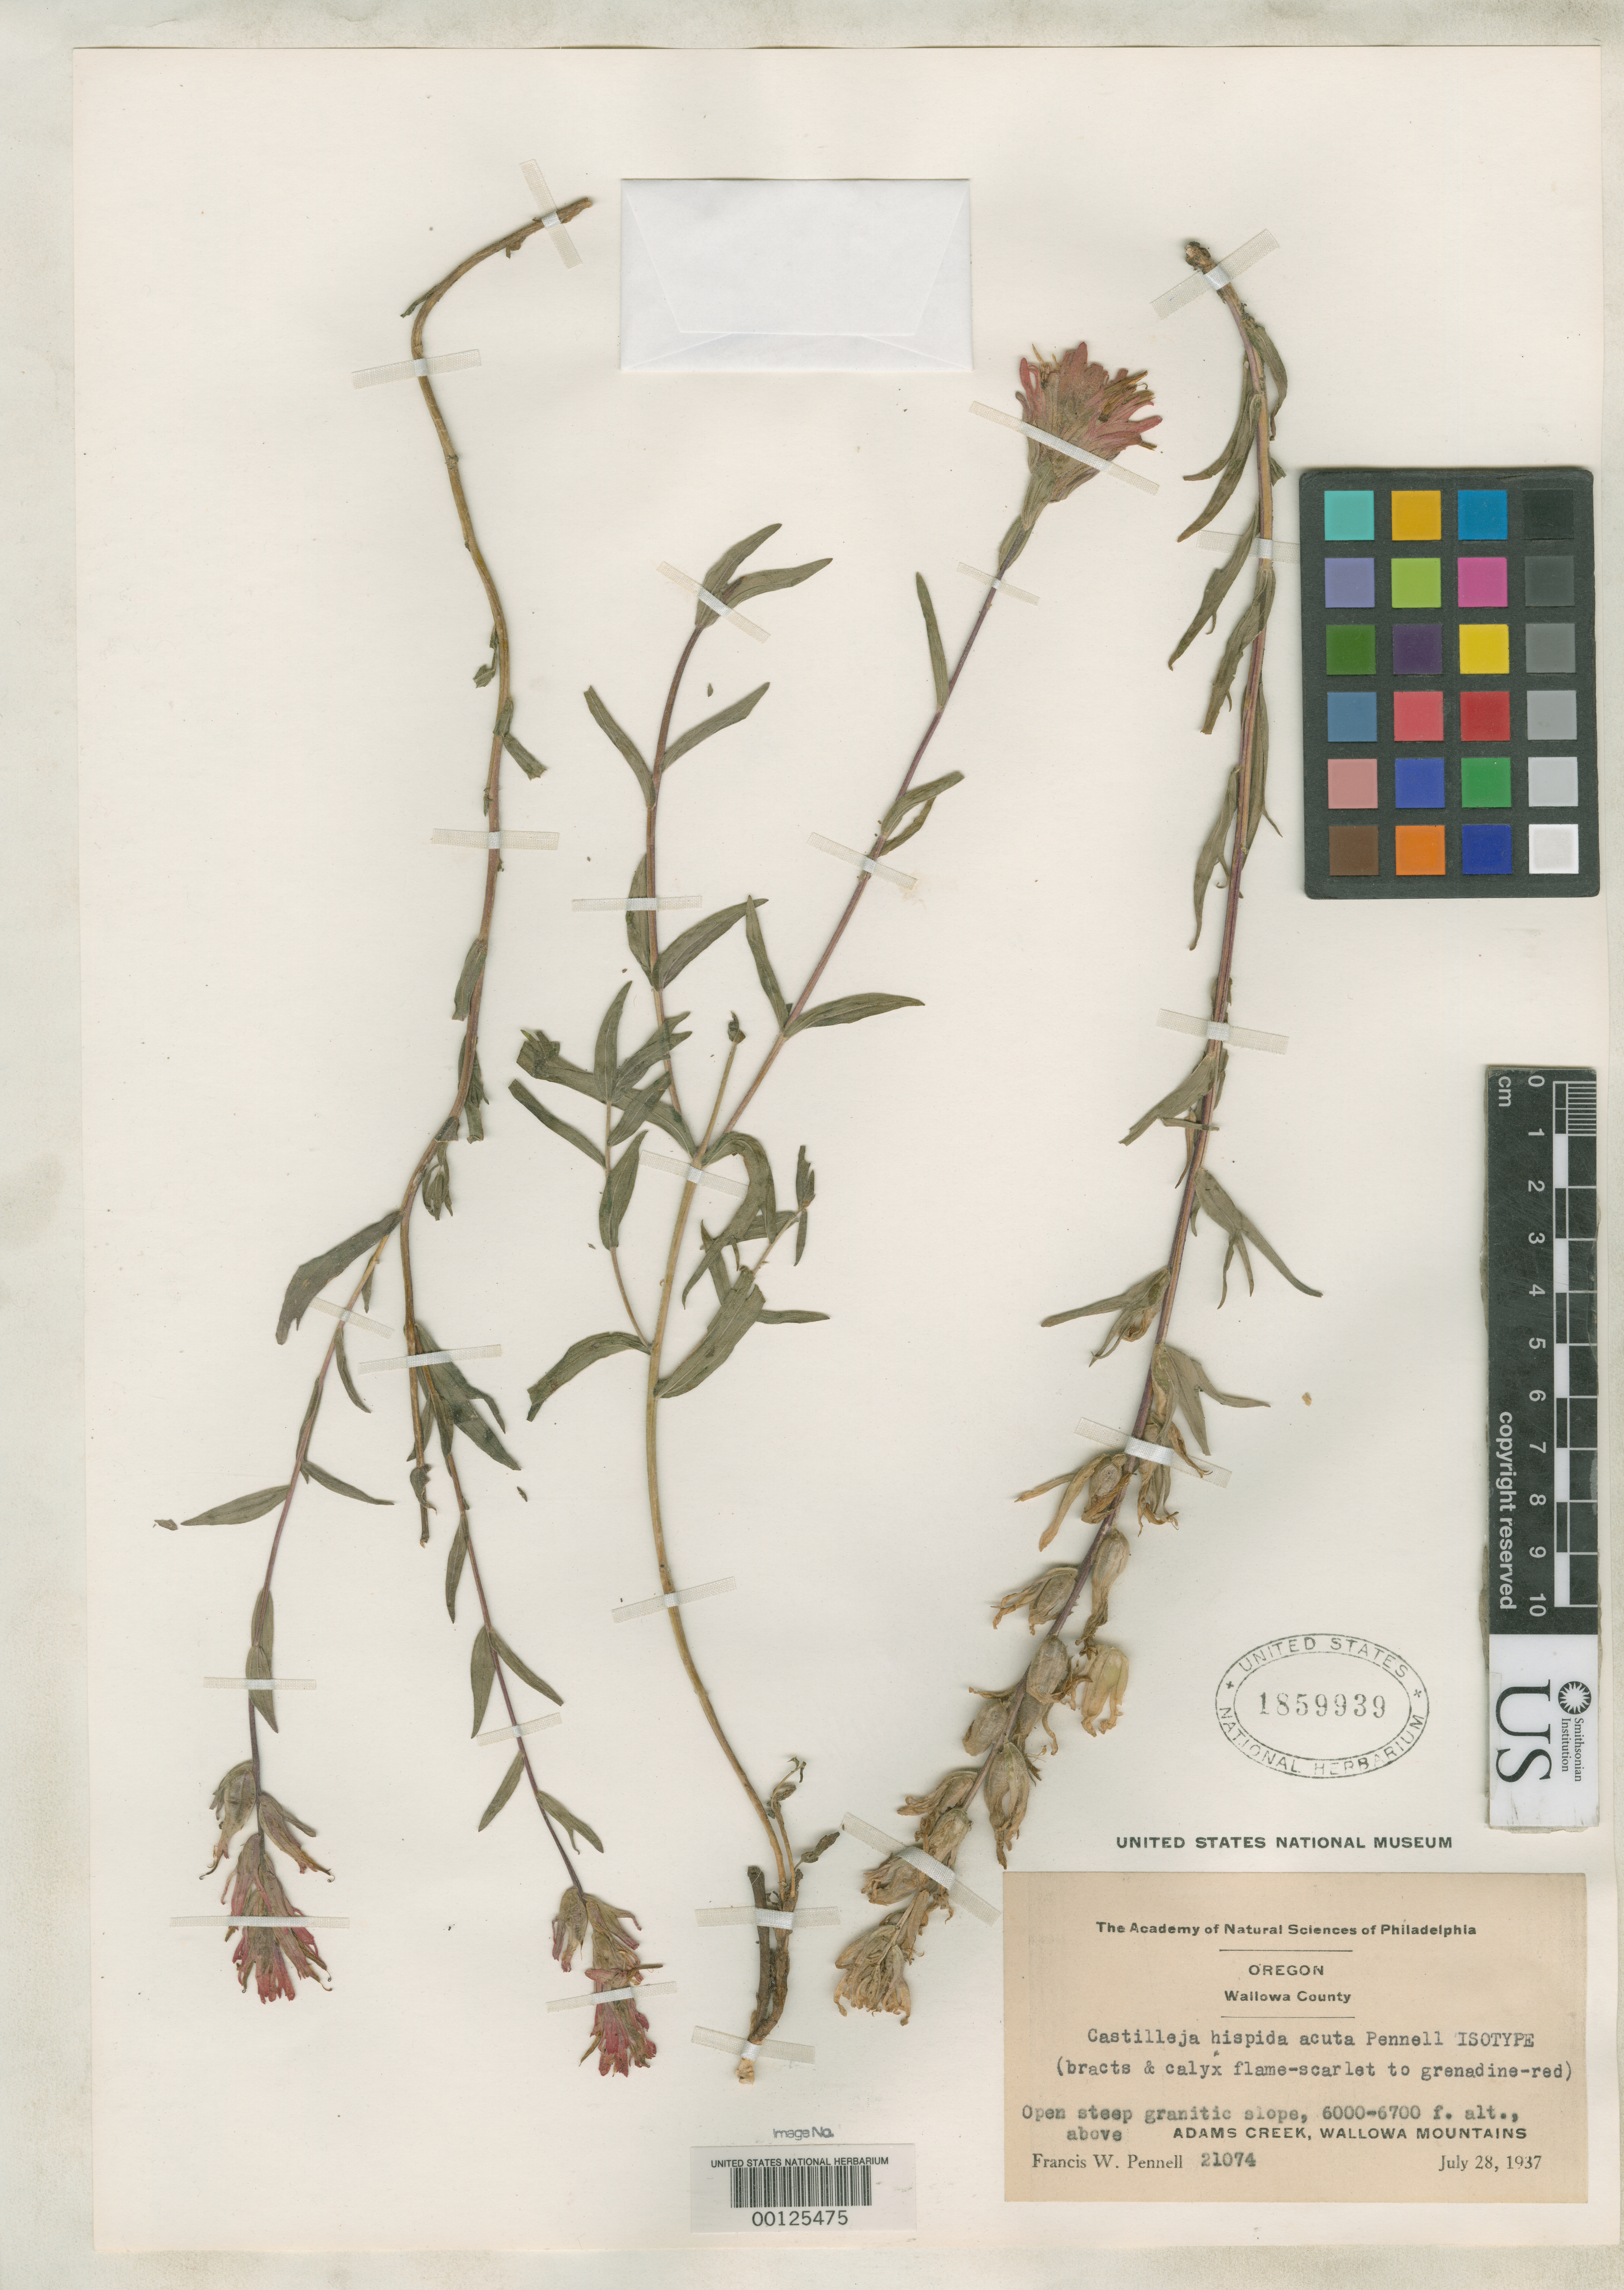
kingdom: Plantae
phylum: Tracheophyta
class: Magnoliopsida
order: Lamiales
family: Orobanchaceae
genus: Castilleja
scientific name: Castilleja hispida subsp. acuta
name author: Pennell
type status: Isotype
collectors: F. W. Pennell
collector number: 21074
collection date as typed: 28 Jul 1937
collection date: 1937-07-28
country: United States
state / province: Oregon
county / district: Wallowa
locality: Adams Creek.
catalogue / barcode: US 1859939